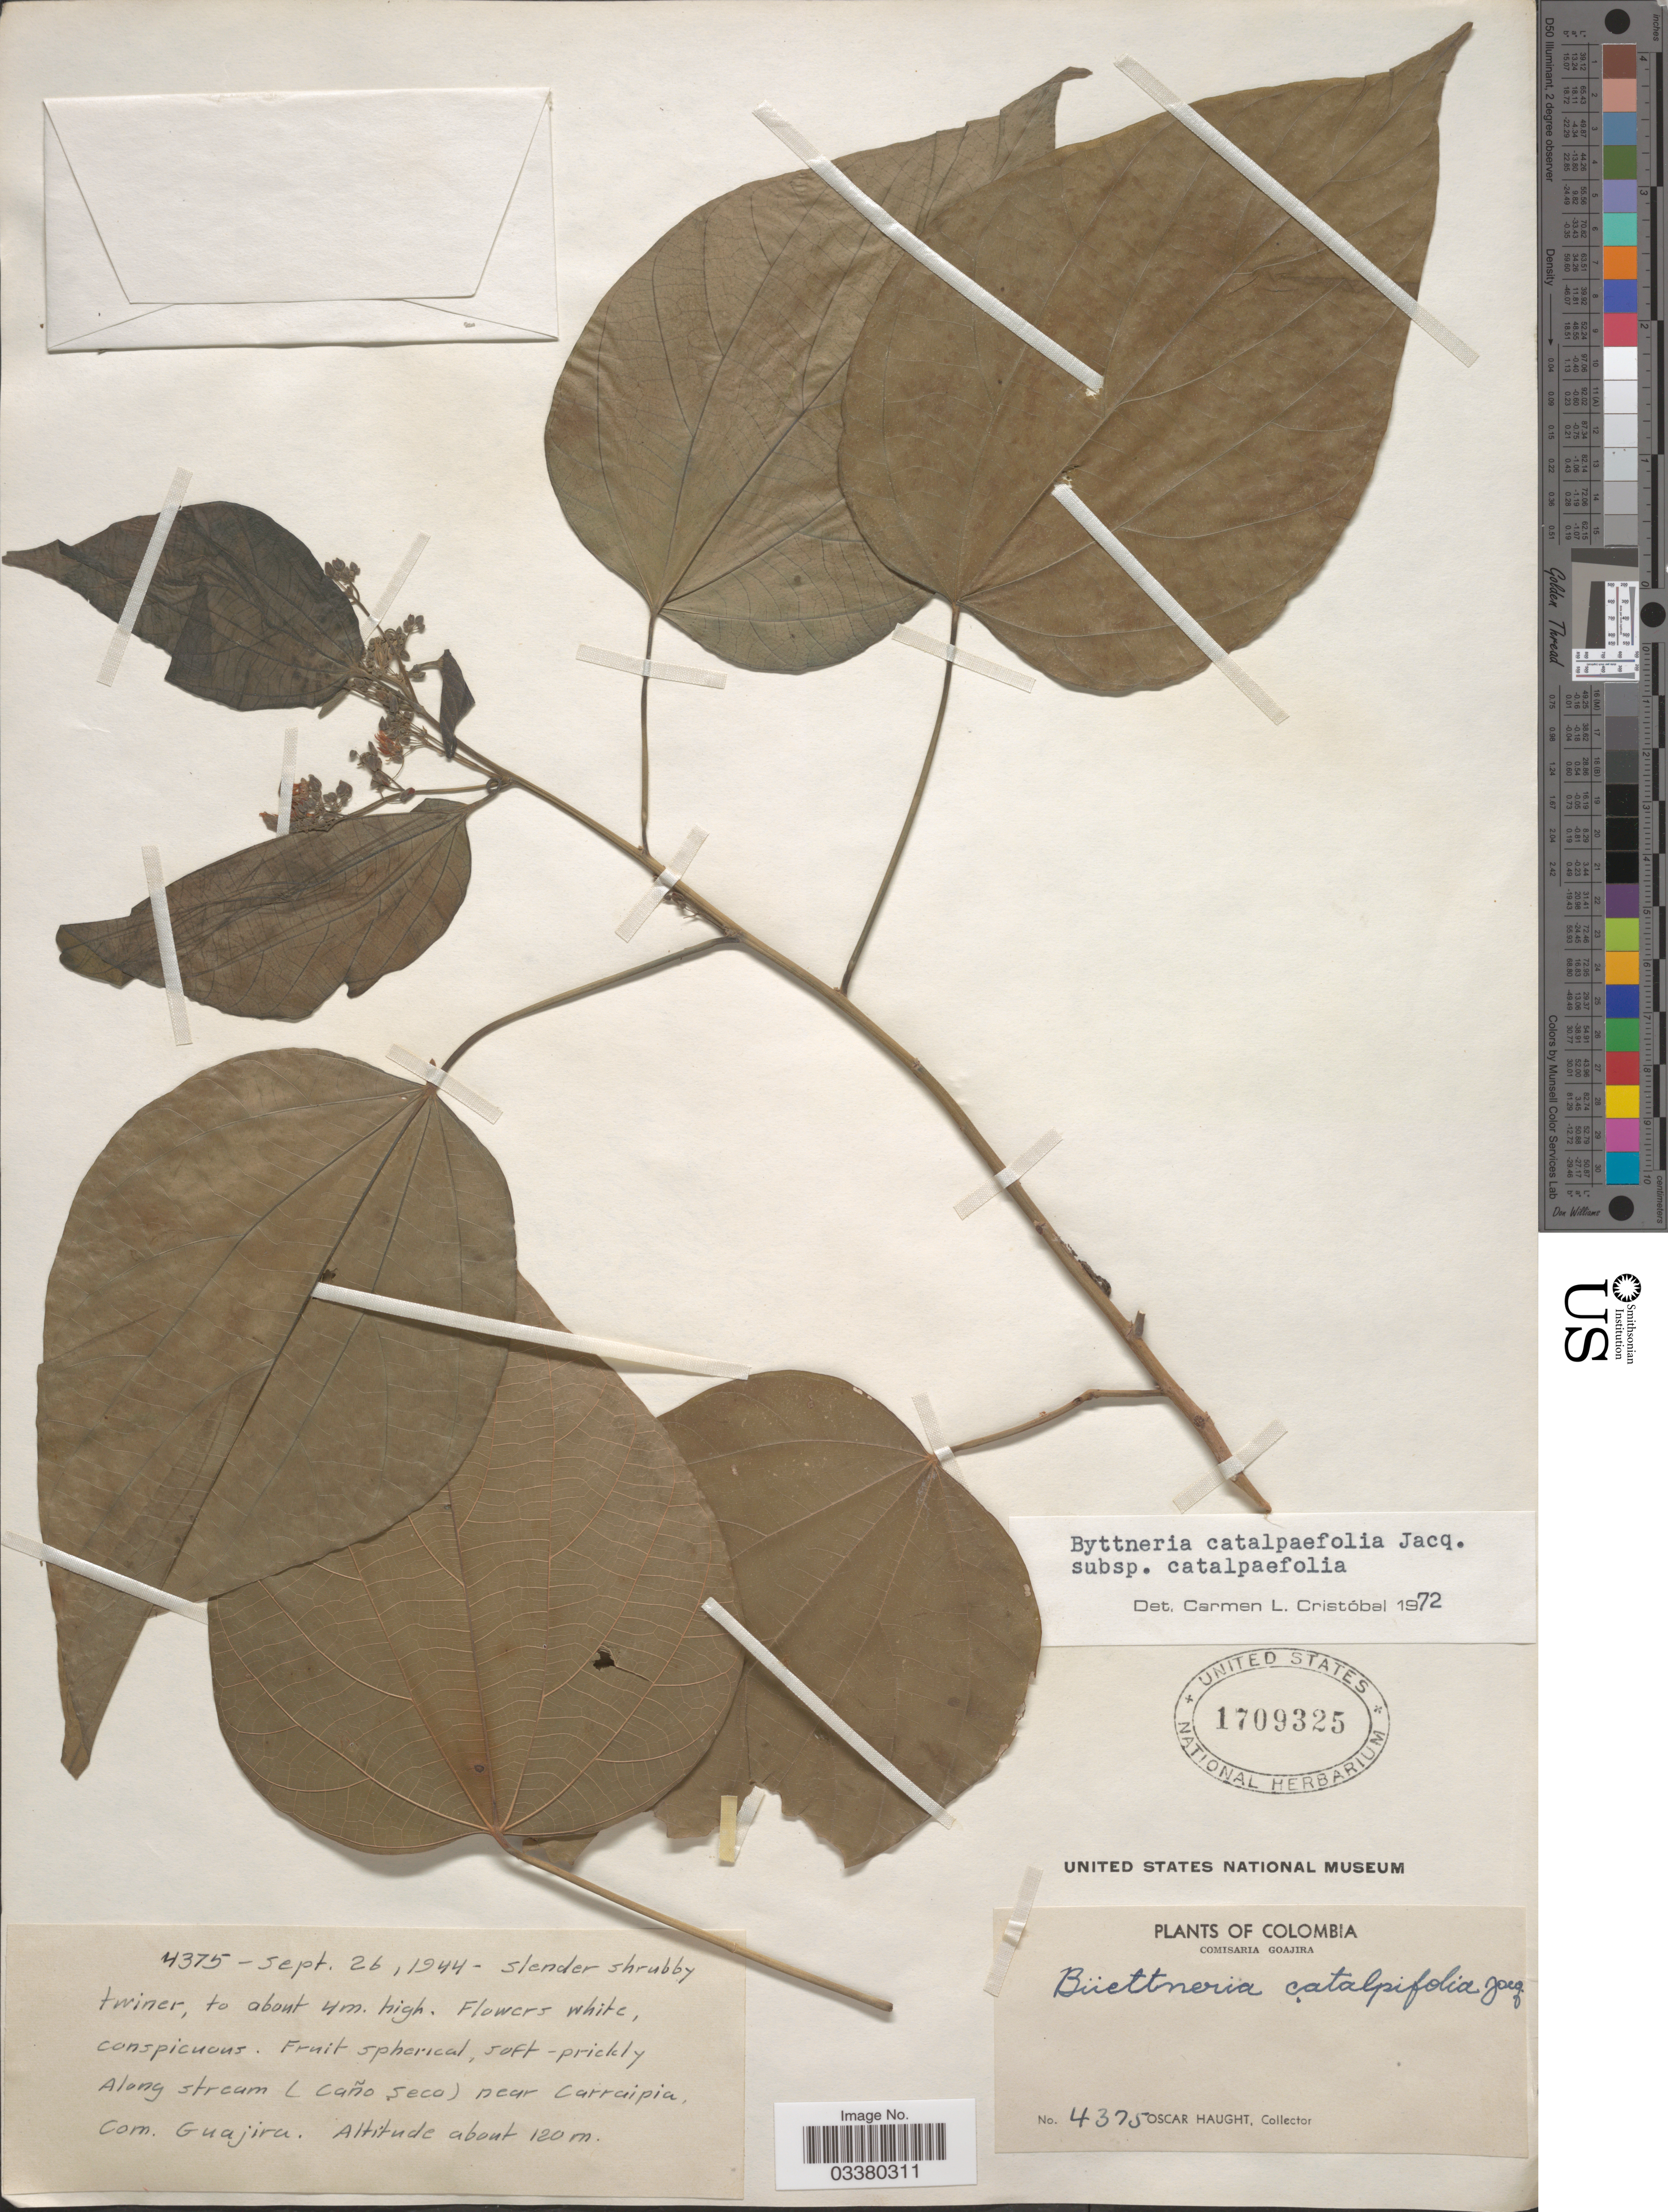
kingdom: Plantae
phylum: Tracheophyta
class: Magnoliopsida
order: Malvales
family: Malvaceae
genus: Byttneria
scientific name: Byttneria catalpifolia subsp. catalpifolia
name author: Jacq.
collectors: O. L. Haught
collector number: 4375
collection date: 1944-09-26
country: Colombia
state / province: La Guajira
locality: Along stream (caño seco) near Carraipia, Com. Guajira.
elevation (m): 120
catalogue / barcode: US 1709325